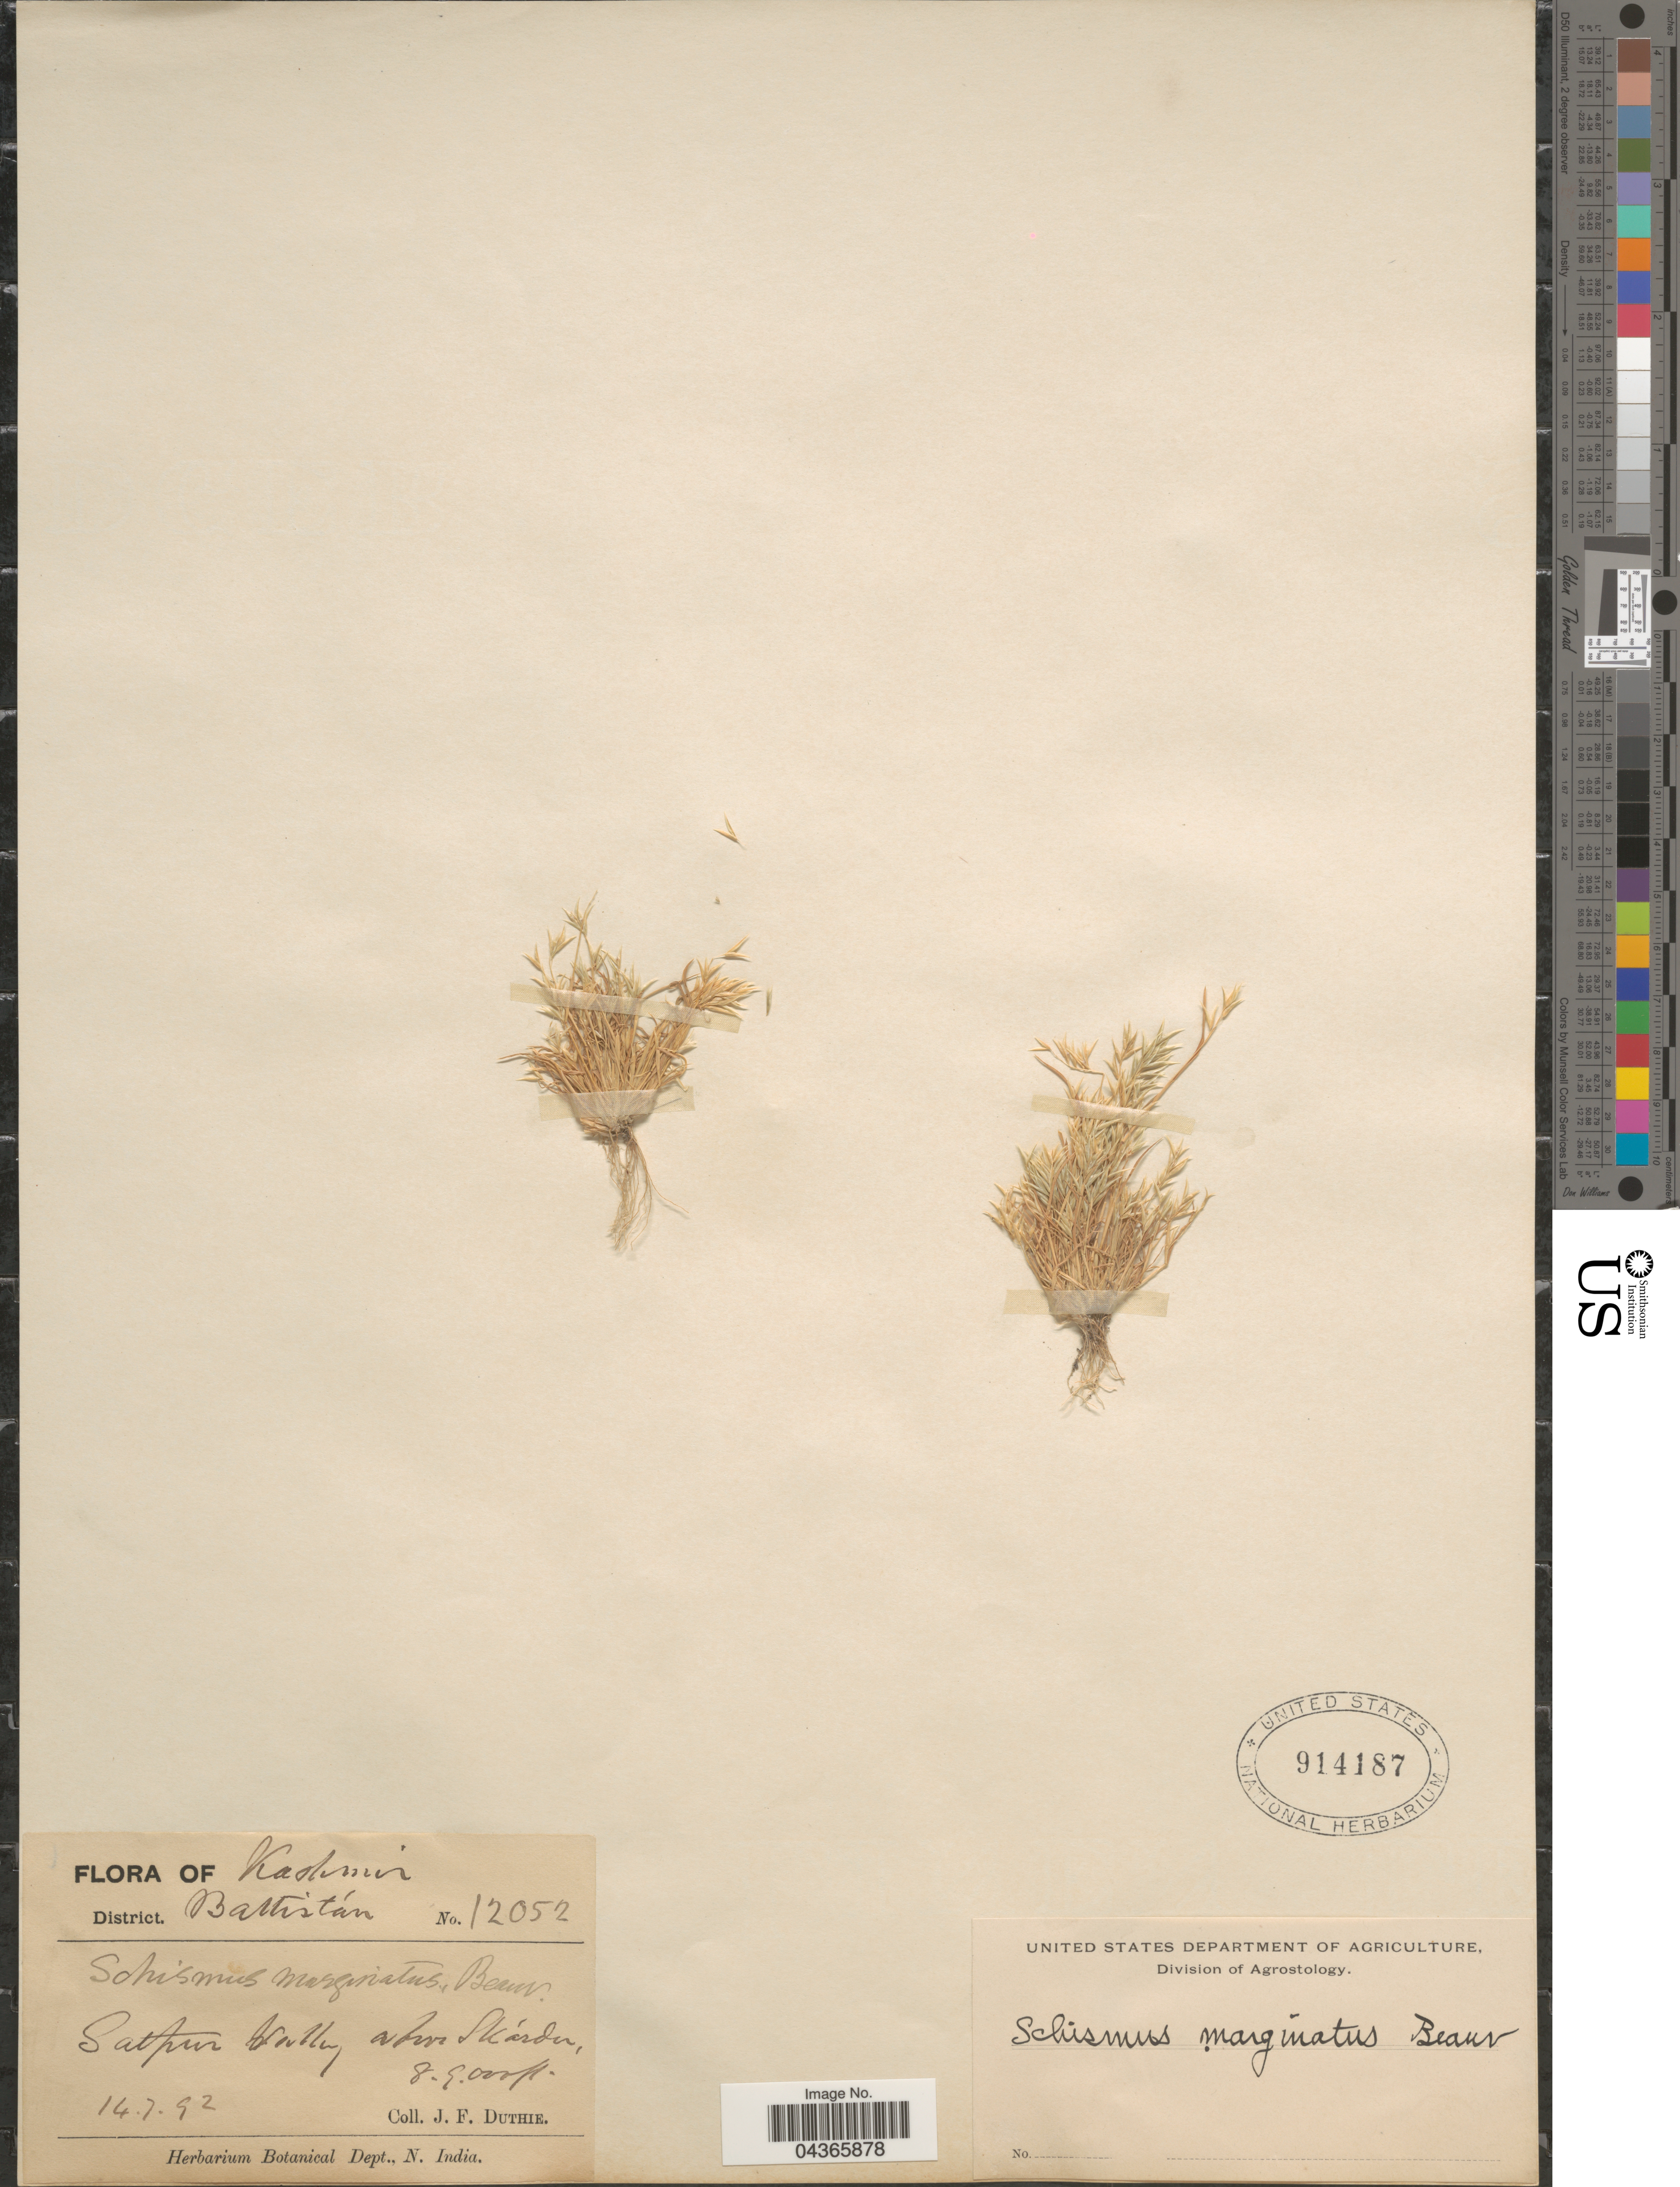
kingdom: Plantae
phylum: Tracheophyta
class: Liliopsida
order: Poales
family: Poaceae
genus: Schismus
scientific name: Schismus barbatus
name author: (L.) Thell.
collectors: J. F. Duthie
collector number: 12052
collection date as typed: Transcribed d/m/y: 14/7/92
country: Pakistan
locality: Kashmir. District. Baltistan. Satpur Valley above Skárdu.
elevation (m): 2713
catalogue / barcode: US 914187